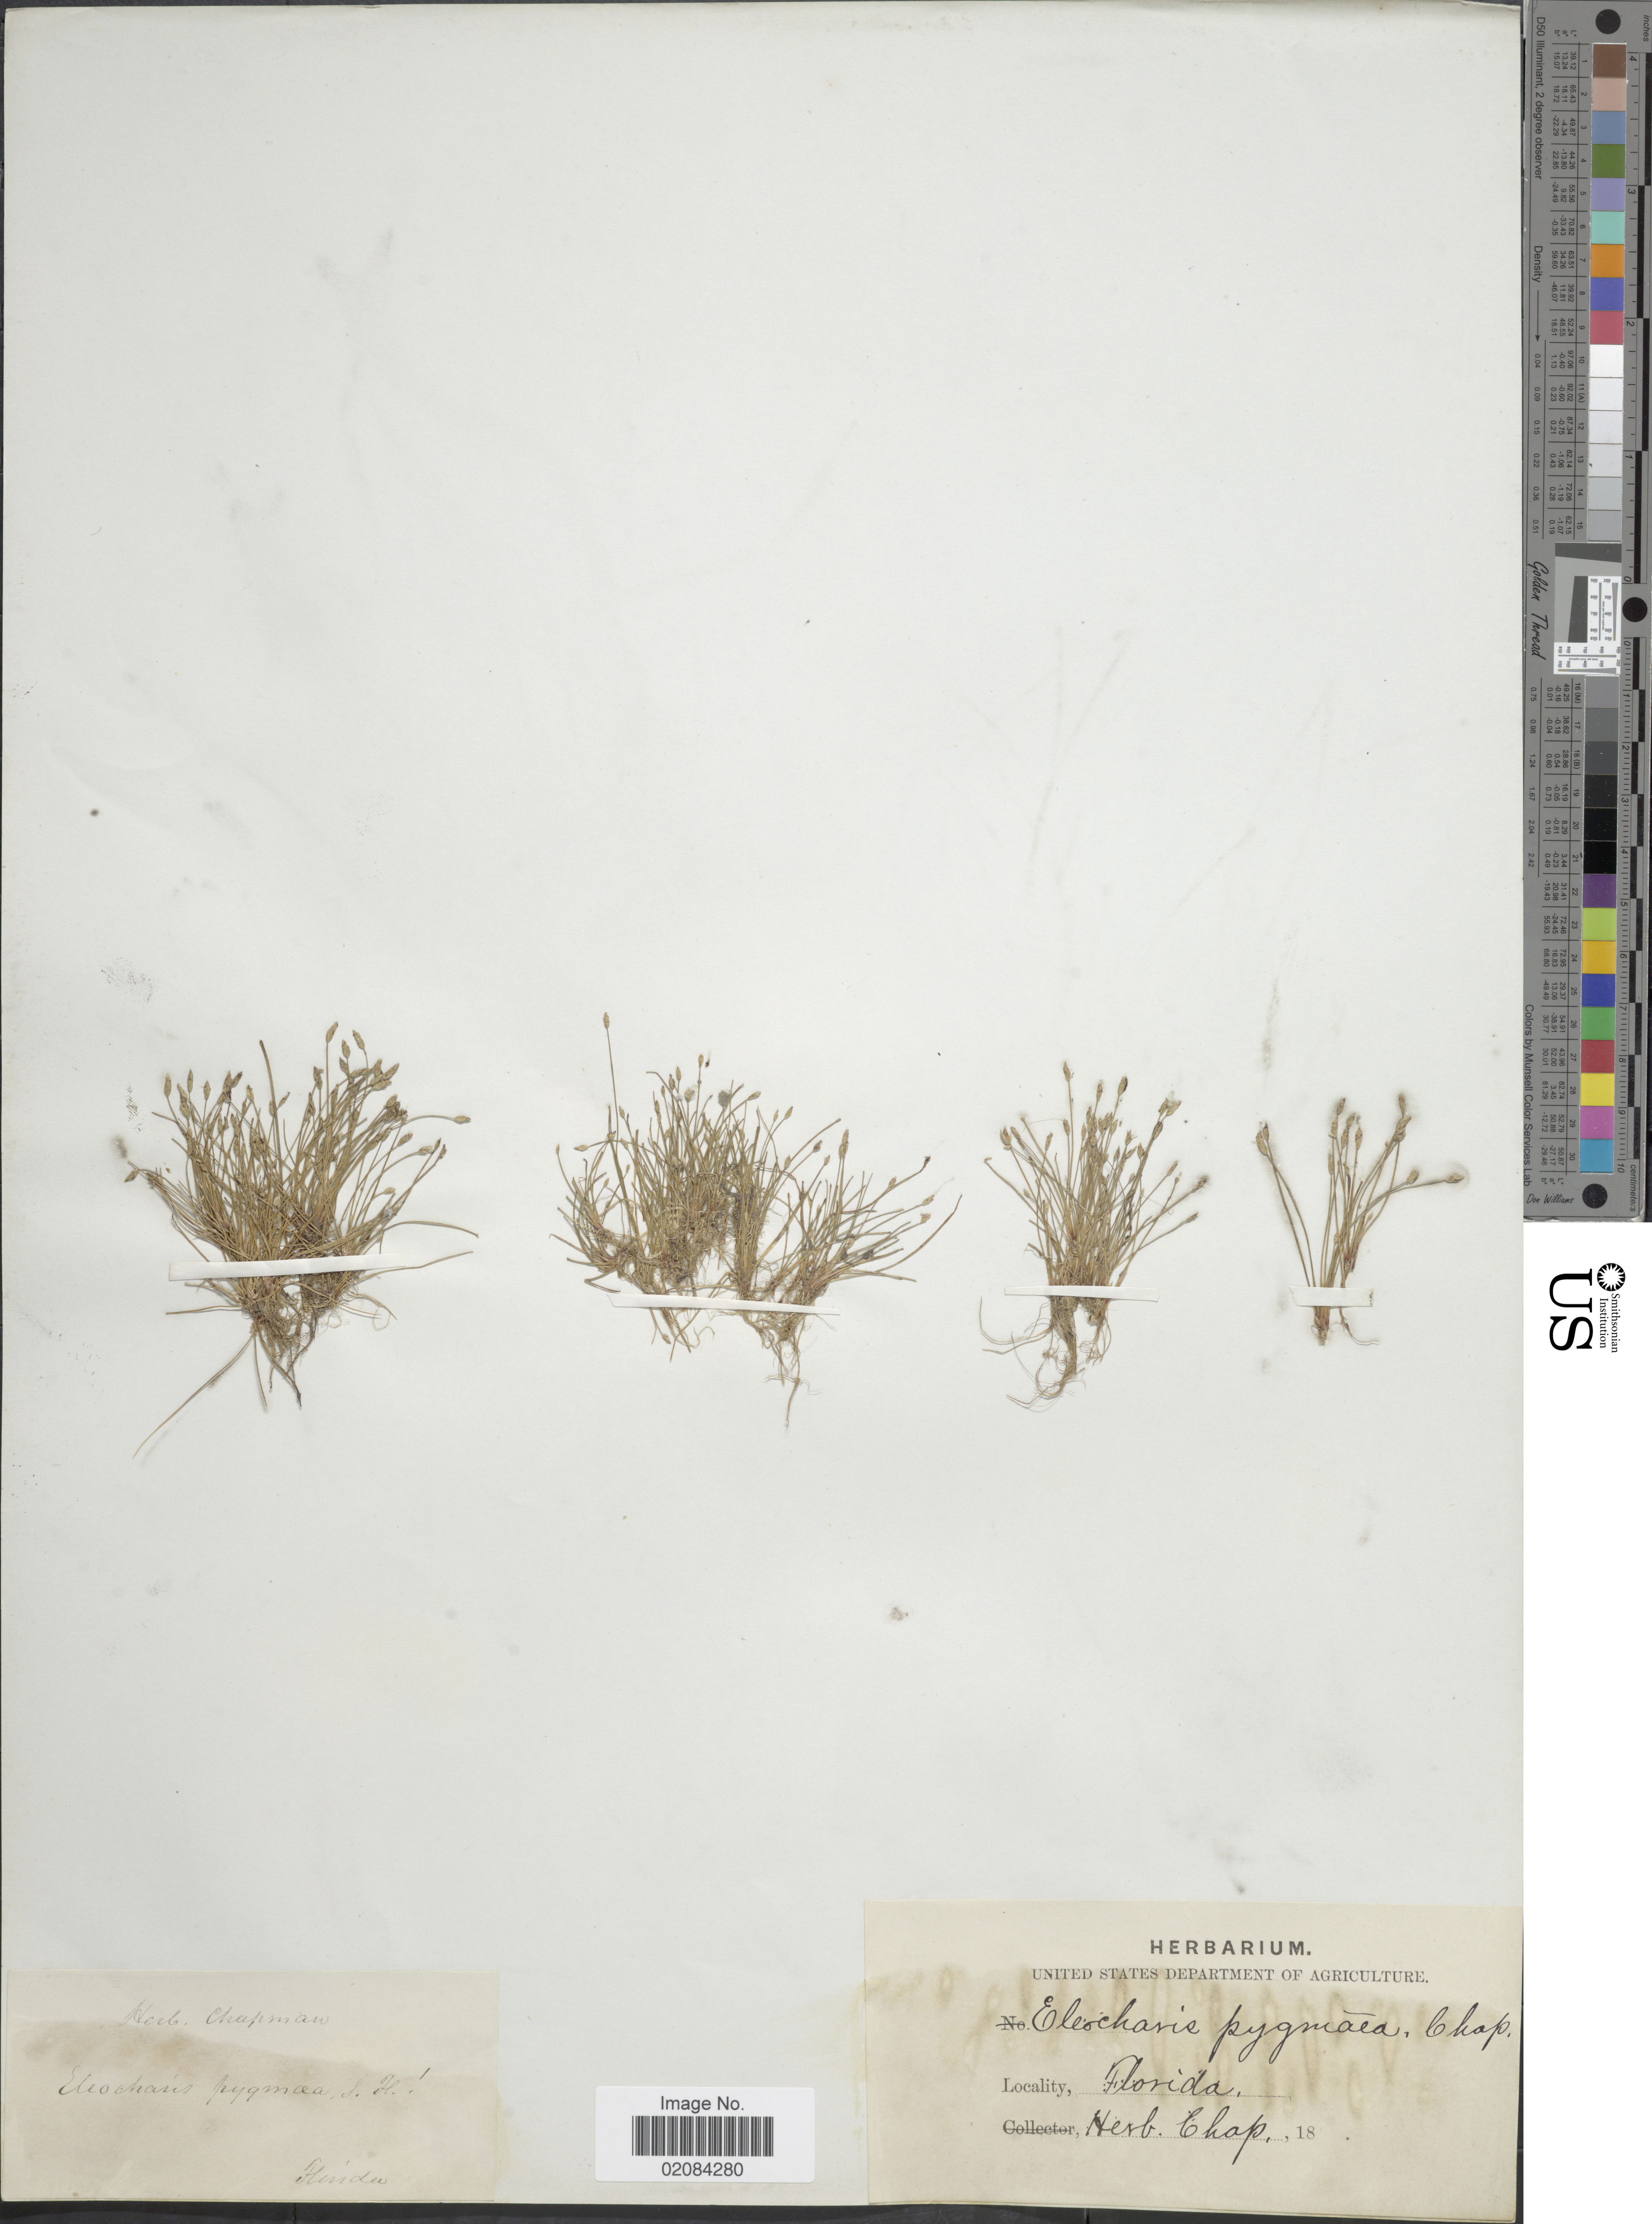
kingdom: Plantae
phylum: Tracheophyta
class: Liliopsida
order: Poales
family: Cyperaceae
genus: Eleocharis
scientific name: Eleocharis parvula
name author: (Roem. & Schult.) Link ex Williams et al.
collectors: ex herb. Chapman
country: United States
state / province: Florida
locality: Florida.